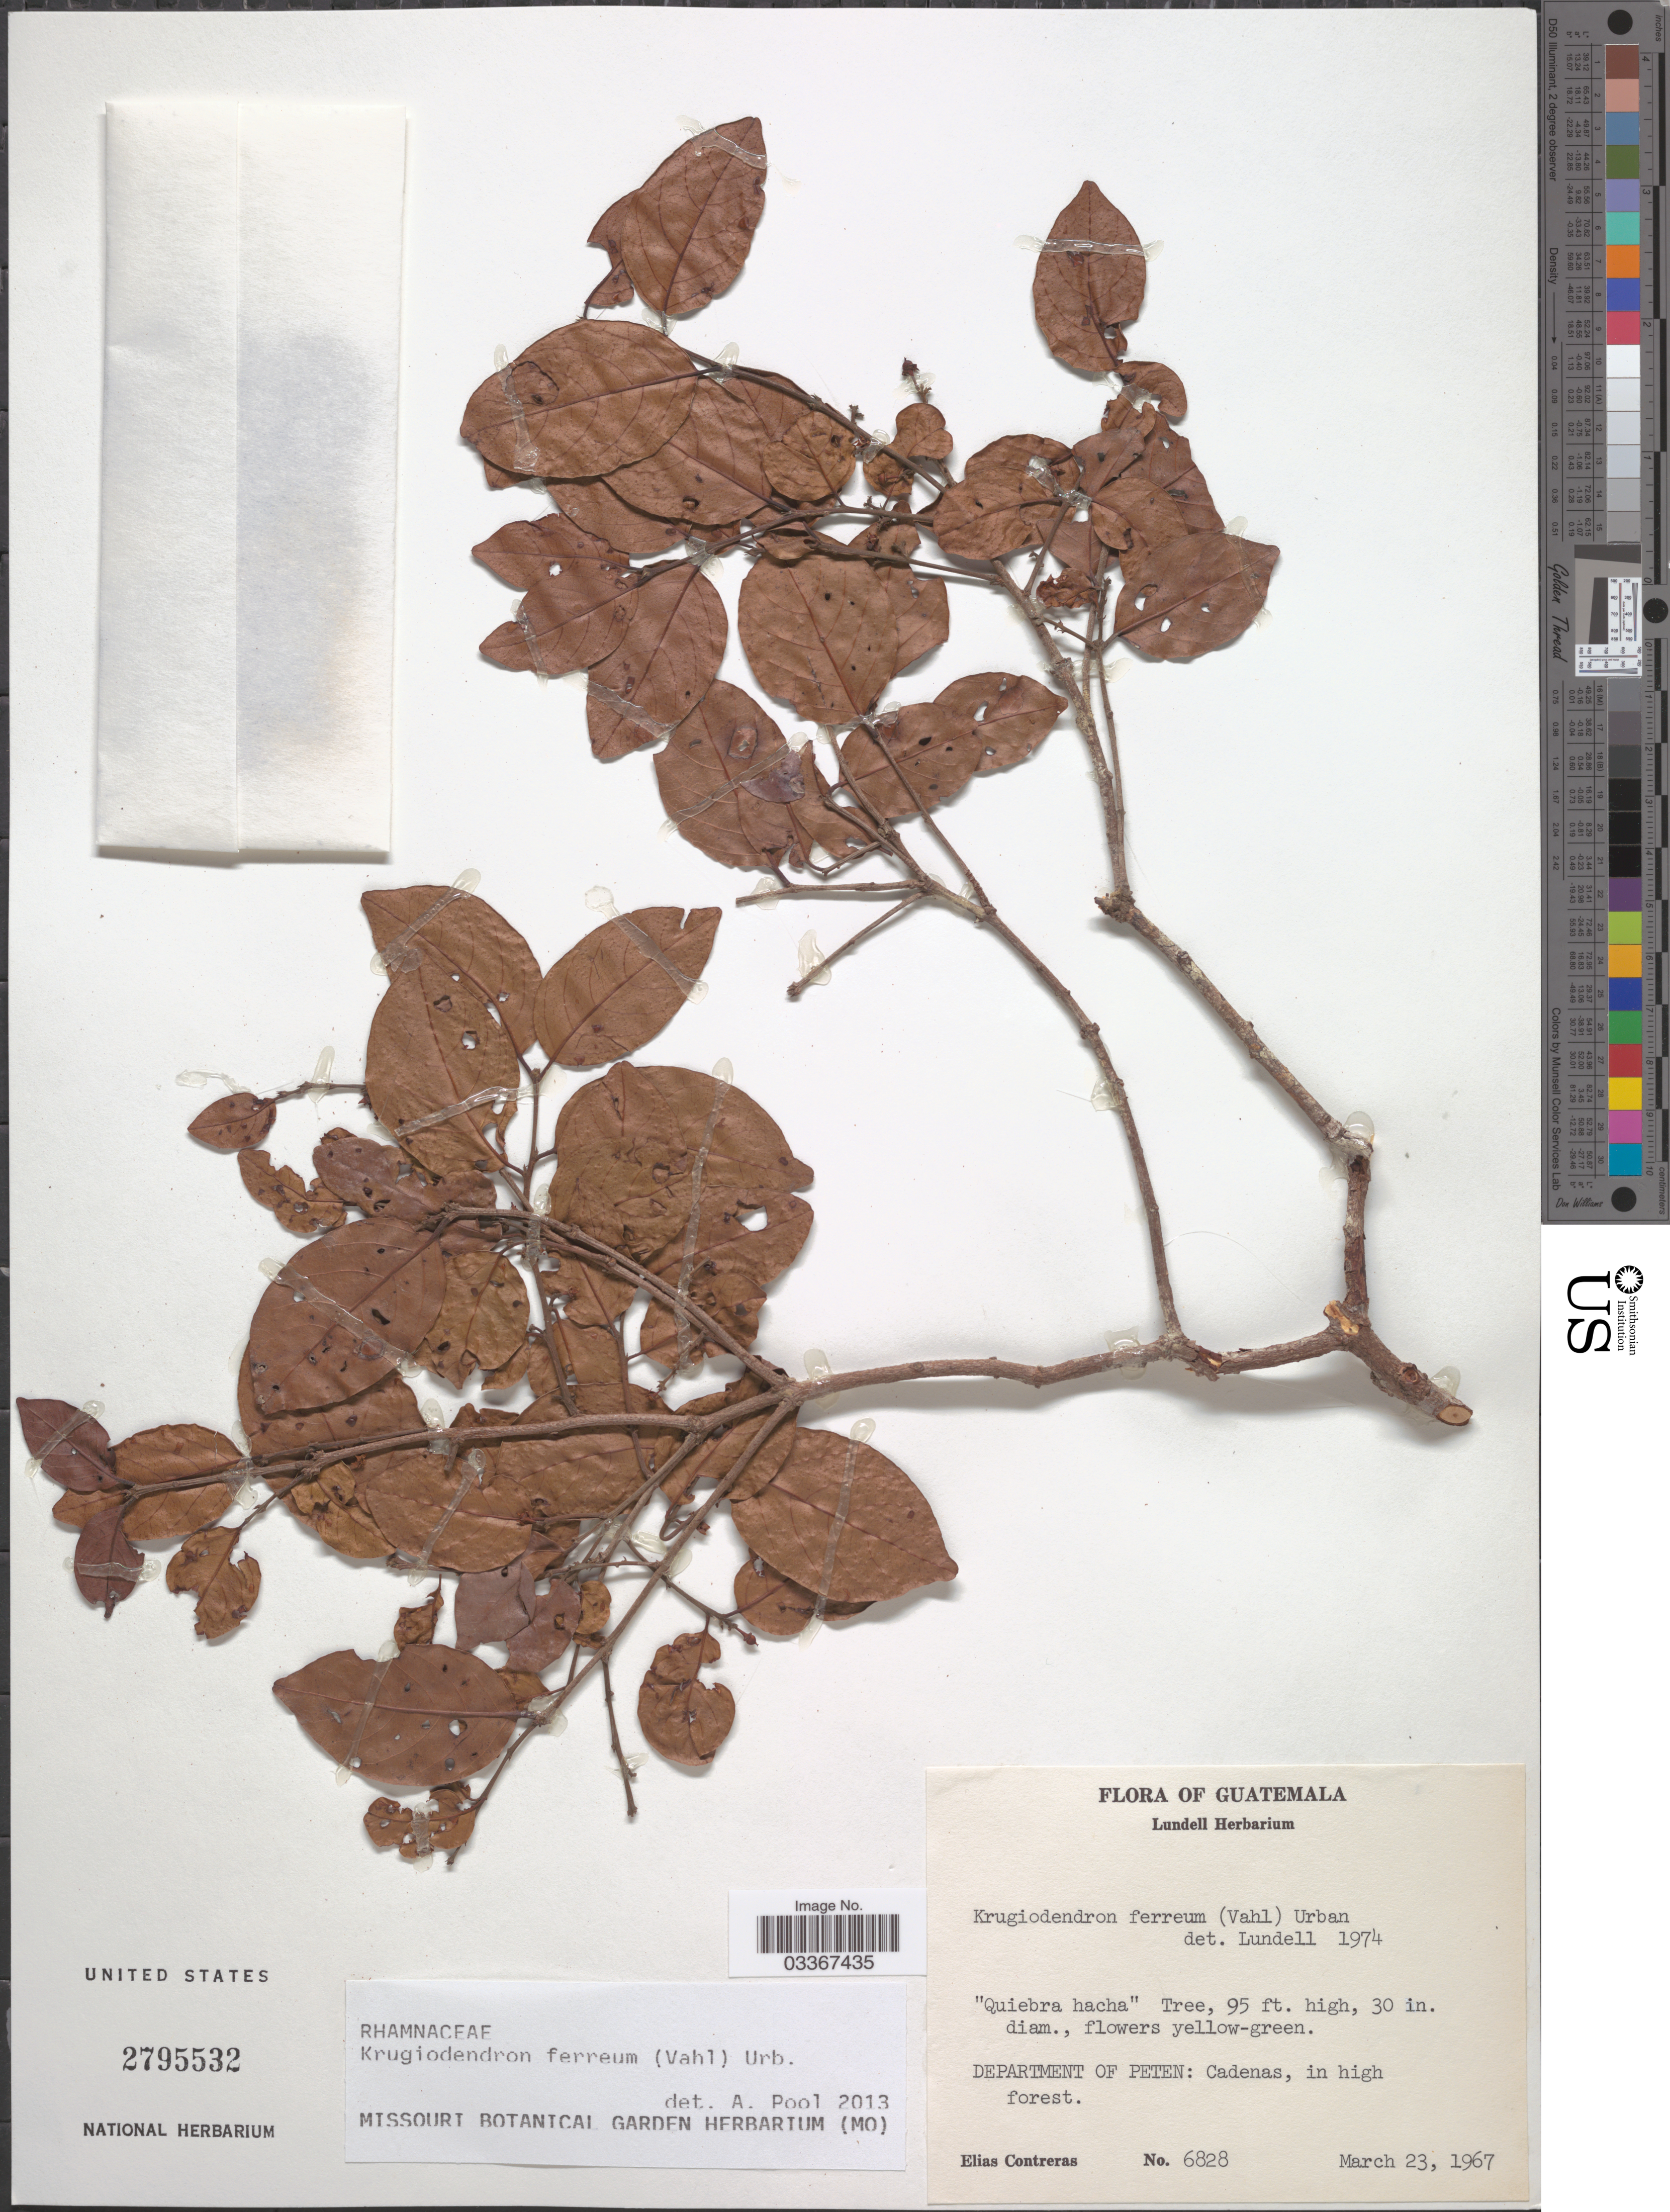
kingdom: Plantae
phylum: Tracheophyta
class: Magnoliopsida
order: Rosales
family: Rhamnaceae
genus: Krugiodendron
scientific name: Krugiodendron ferreum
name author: (Vahl) Urb.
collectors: E. Contreras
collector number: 6828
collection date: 1967-03-23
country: Guatemala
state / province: El Petén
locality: Department of Peten: Cadenas.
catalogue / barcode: US 2795532